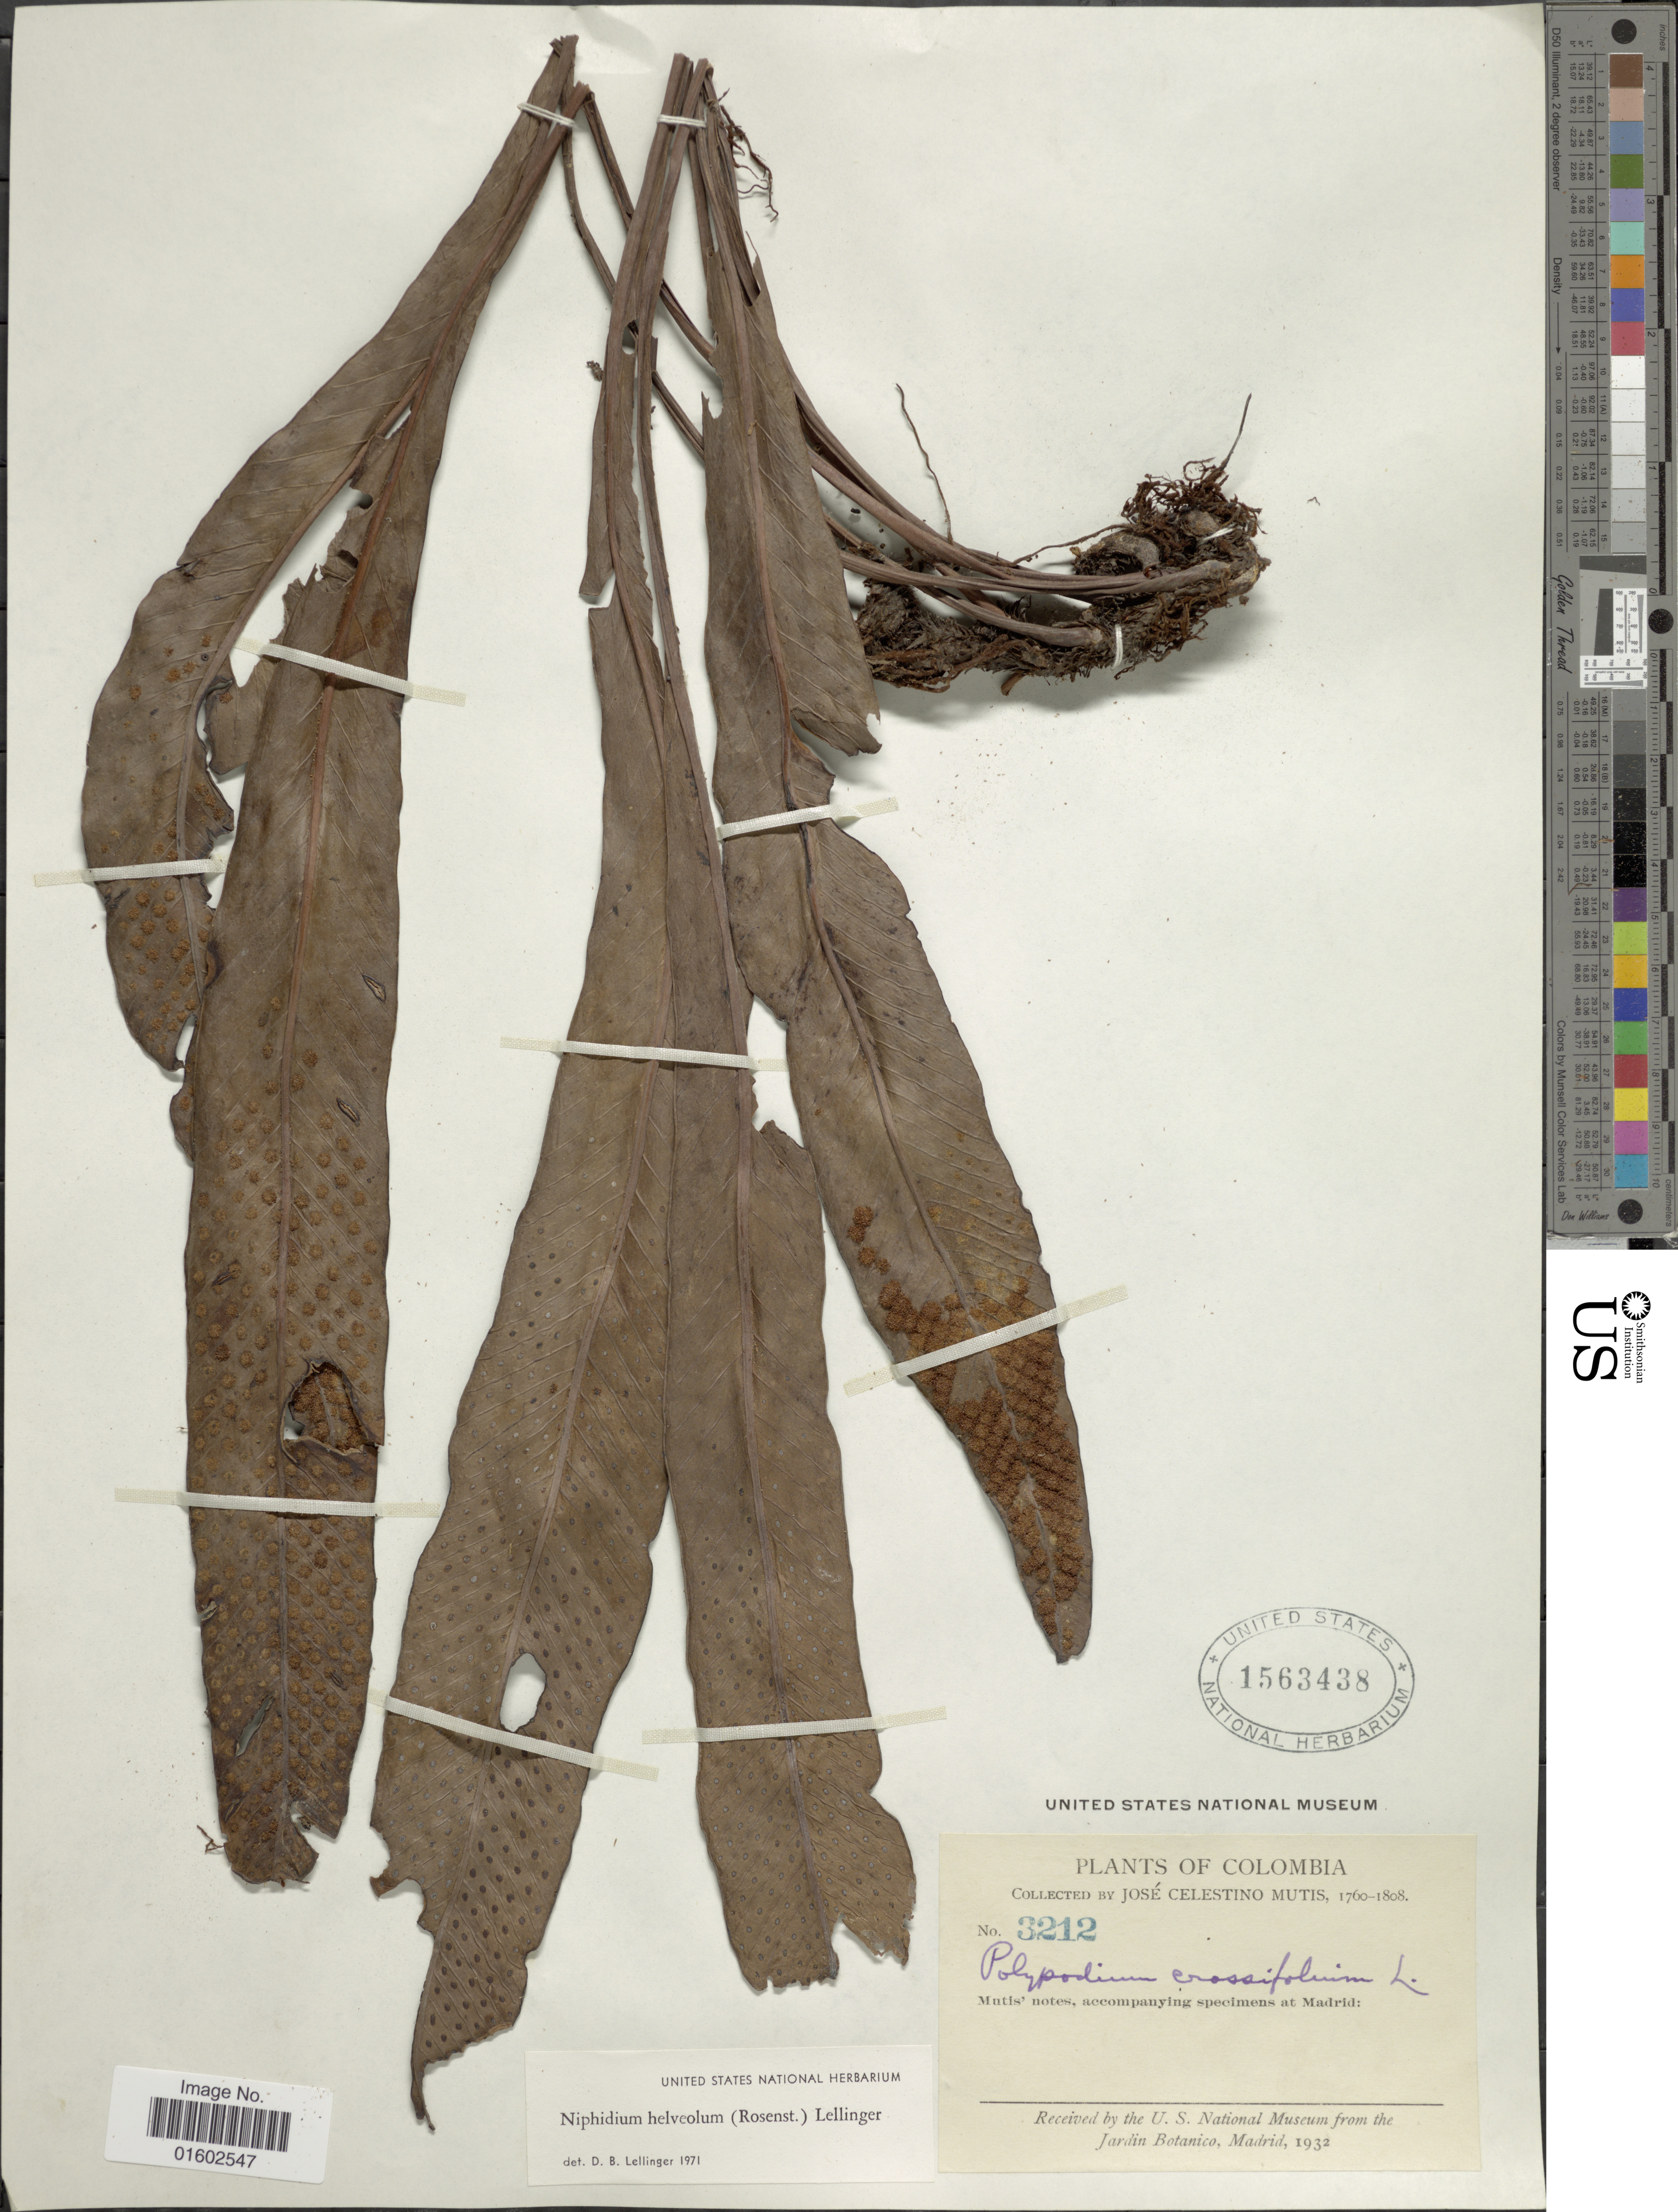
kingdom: Plantae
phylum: Tracheophyta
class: Polypodiopsida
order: Polypodiales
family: Polypodiaceae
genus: Niphidium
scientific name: Niphidium mortonianum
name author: Lellinger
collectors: J. C. B. Mutis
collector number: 3212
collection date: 1760/1808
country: Colombia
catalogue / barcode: US 1563438